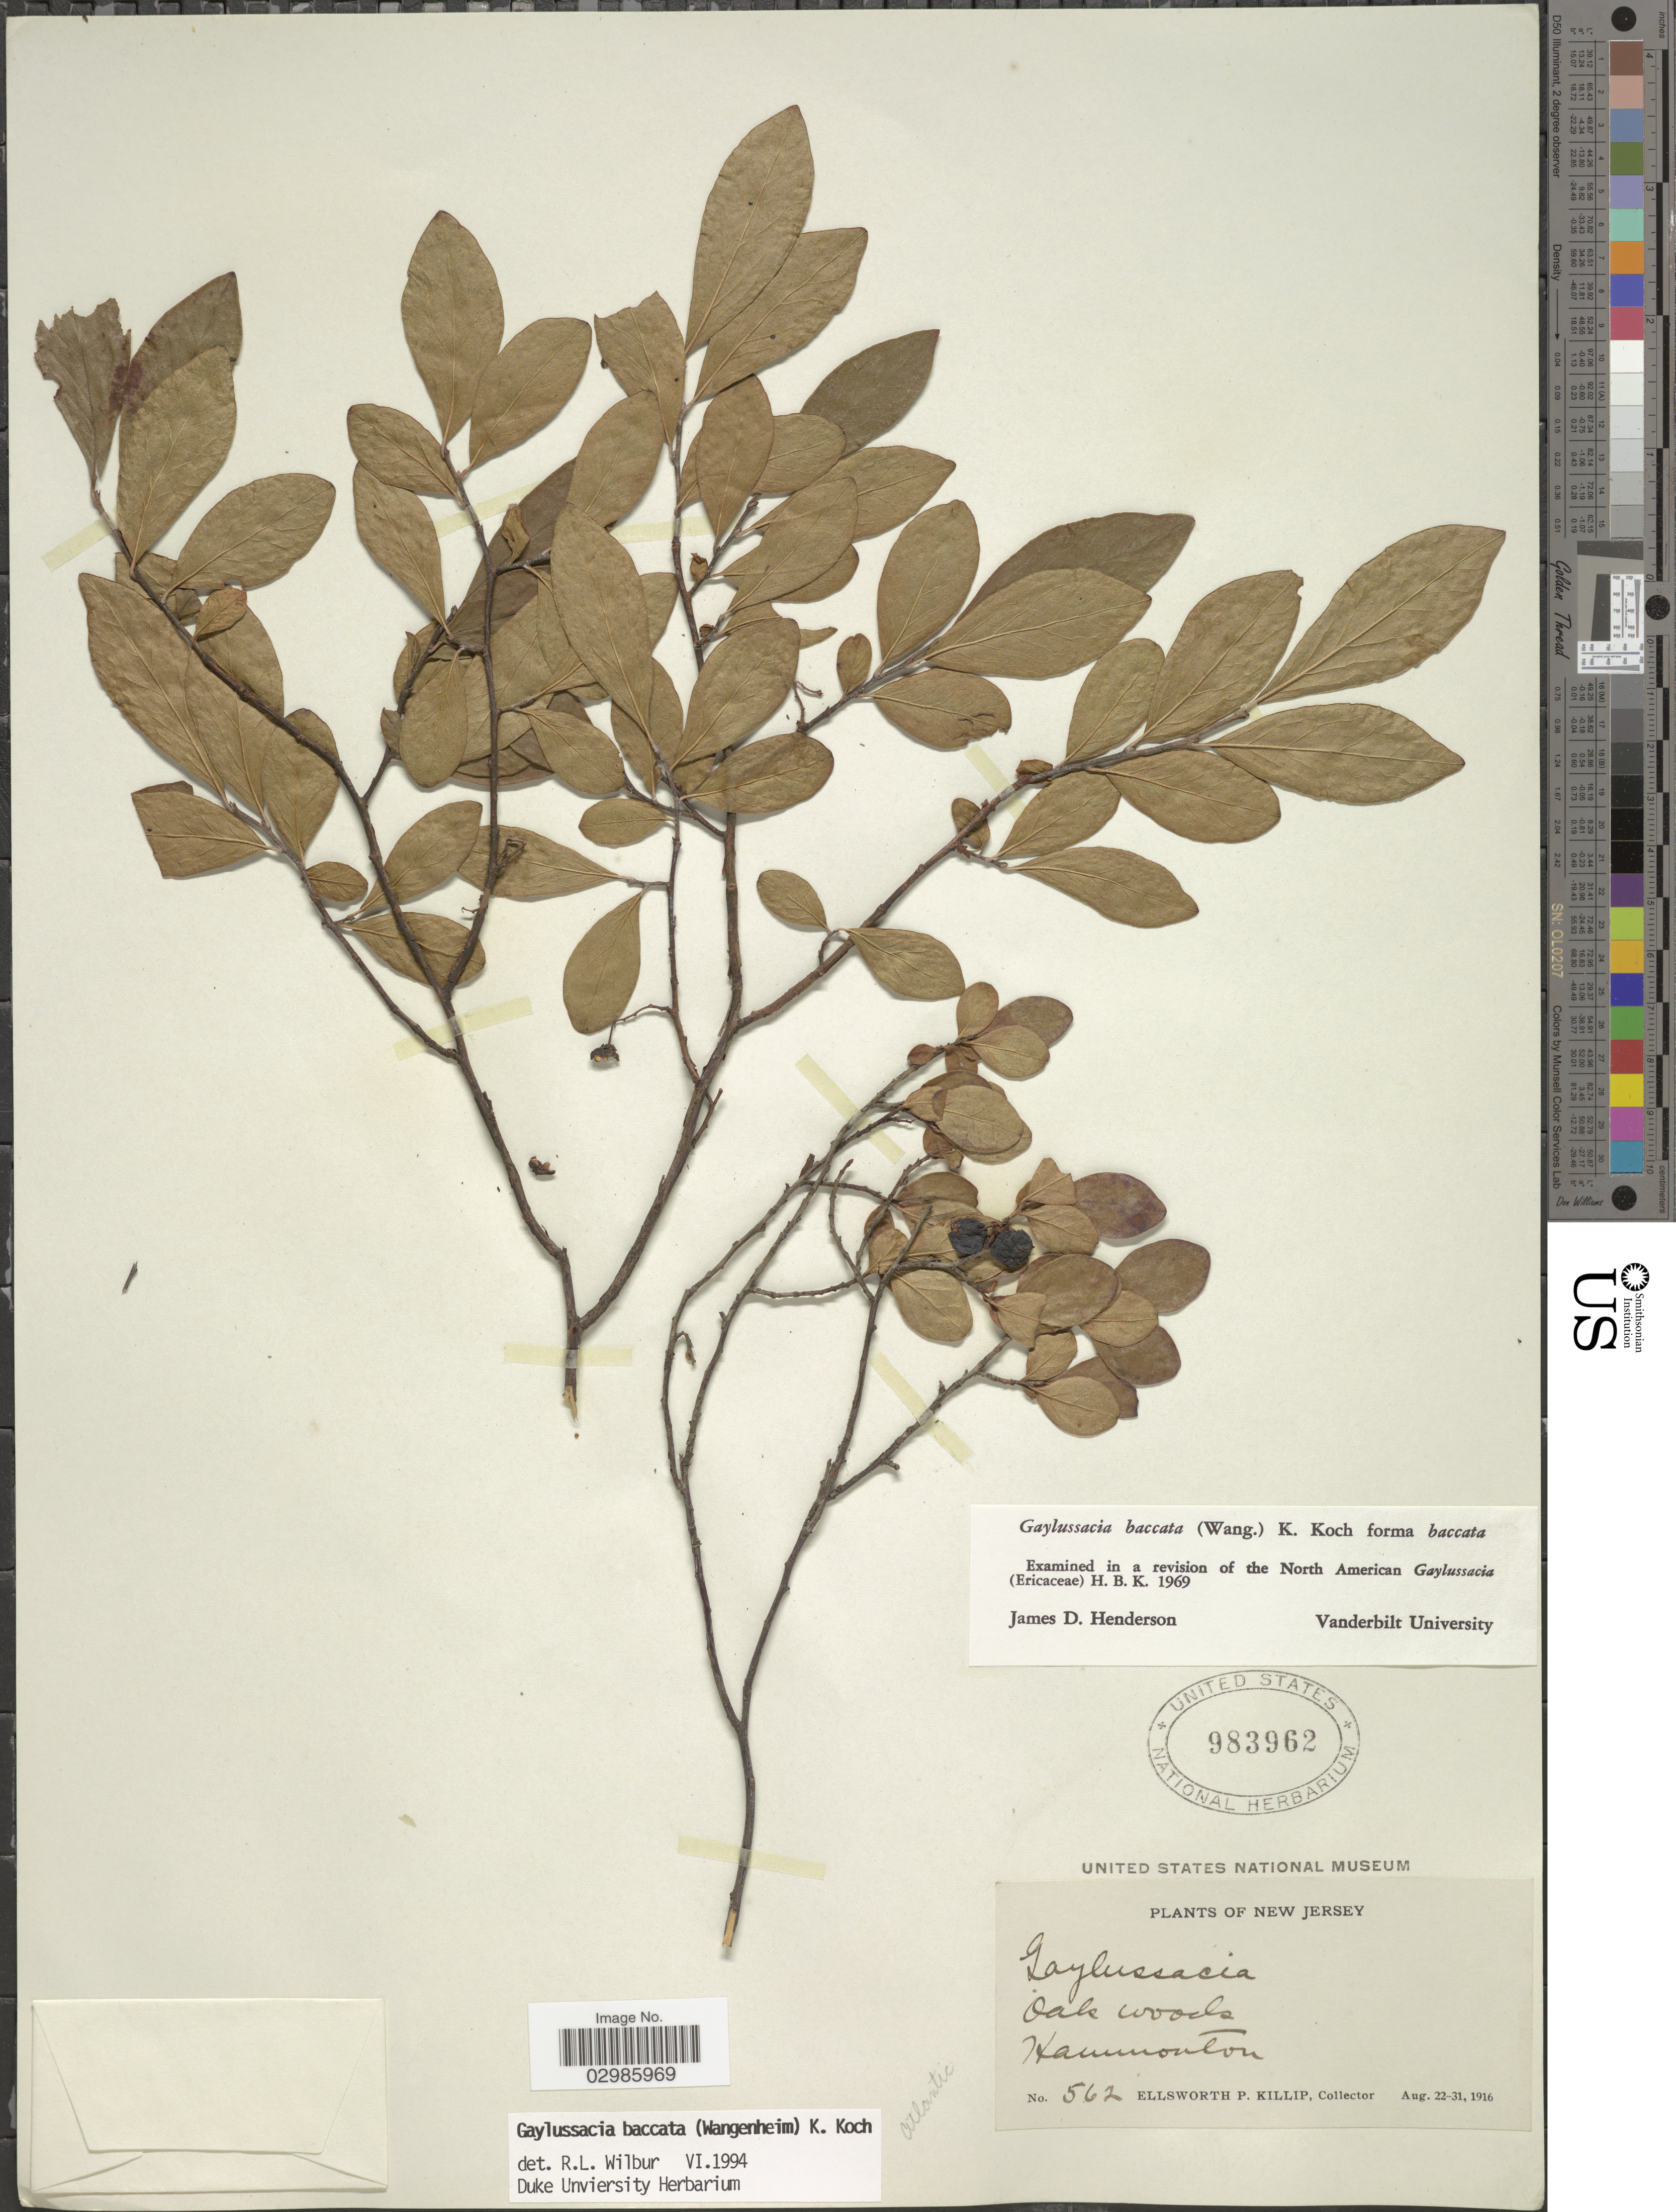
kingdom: Plantae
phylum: Tracheophyta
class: Magnoliopsida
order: Ericales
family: Ericaceae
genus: Gaylussacia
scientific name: Gaylussacia baccata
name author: (Wangenh.) K. Koch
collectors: E. P. Killip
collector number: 562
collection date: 1916-08-22/1916-08-31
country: United States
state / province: New Jersey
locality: Hammonton. Atlantic.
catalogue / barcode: US 983962